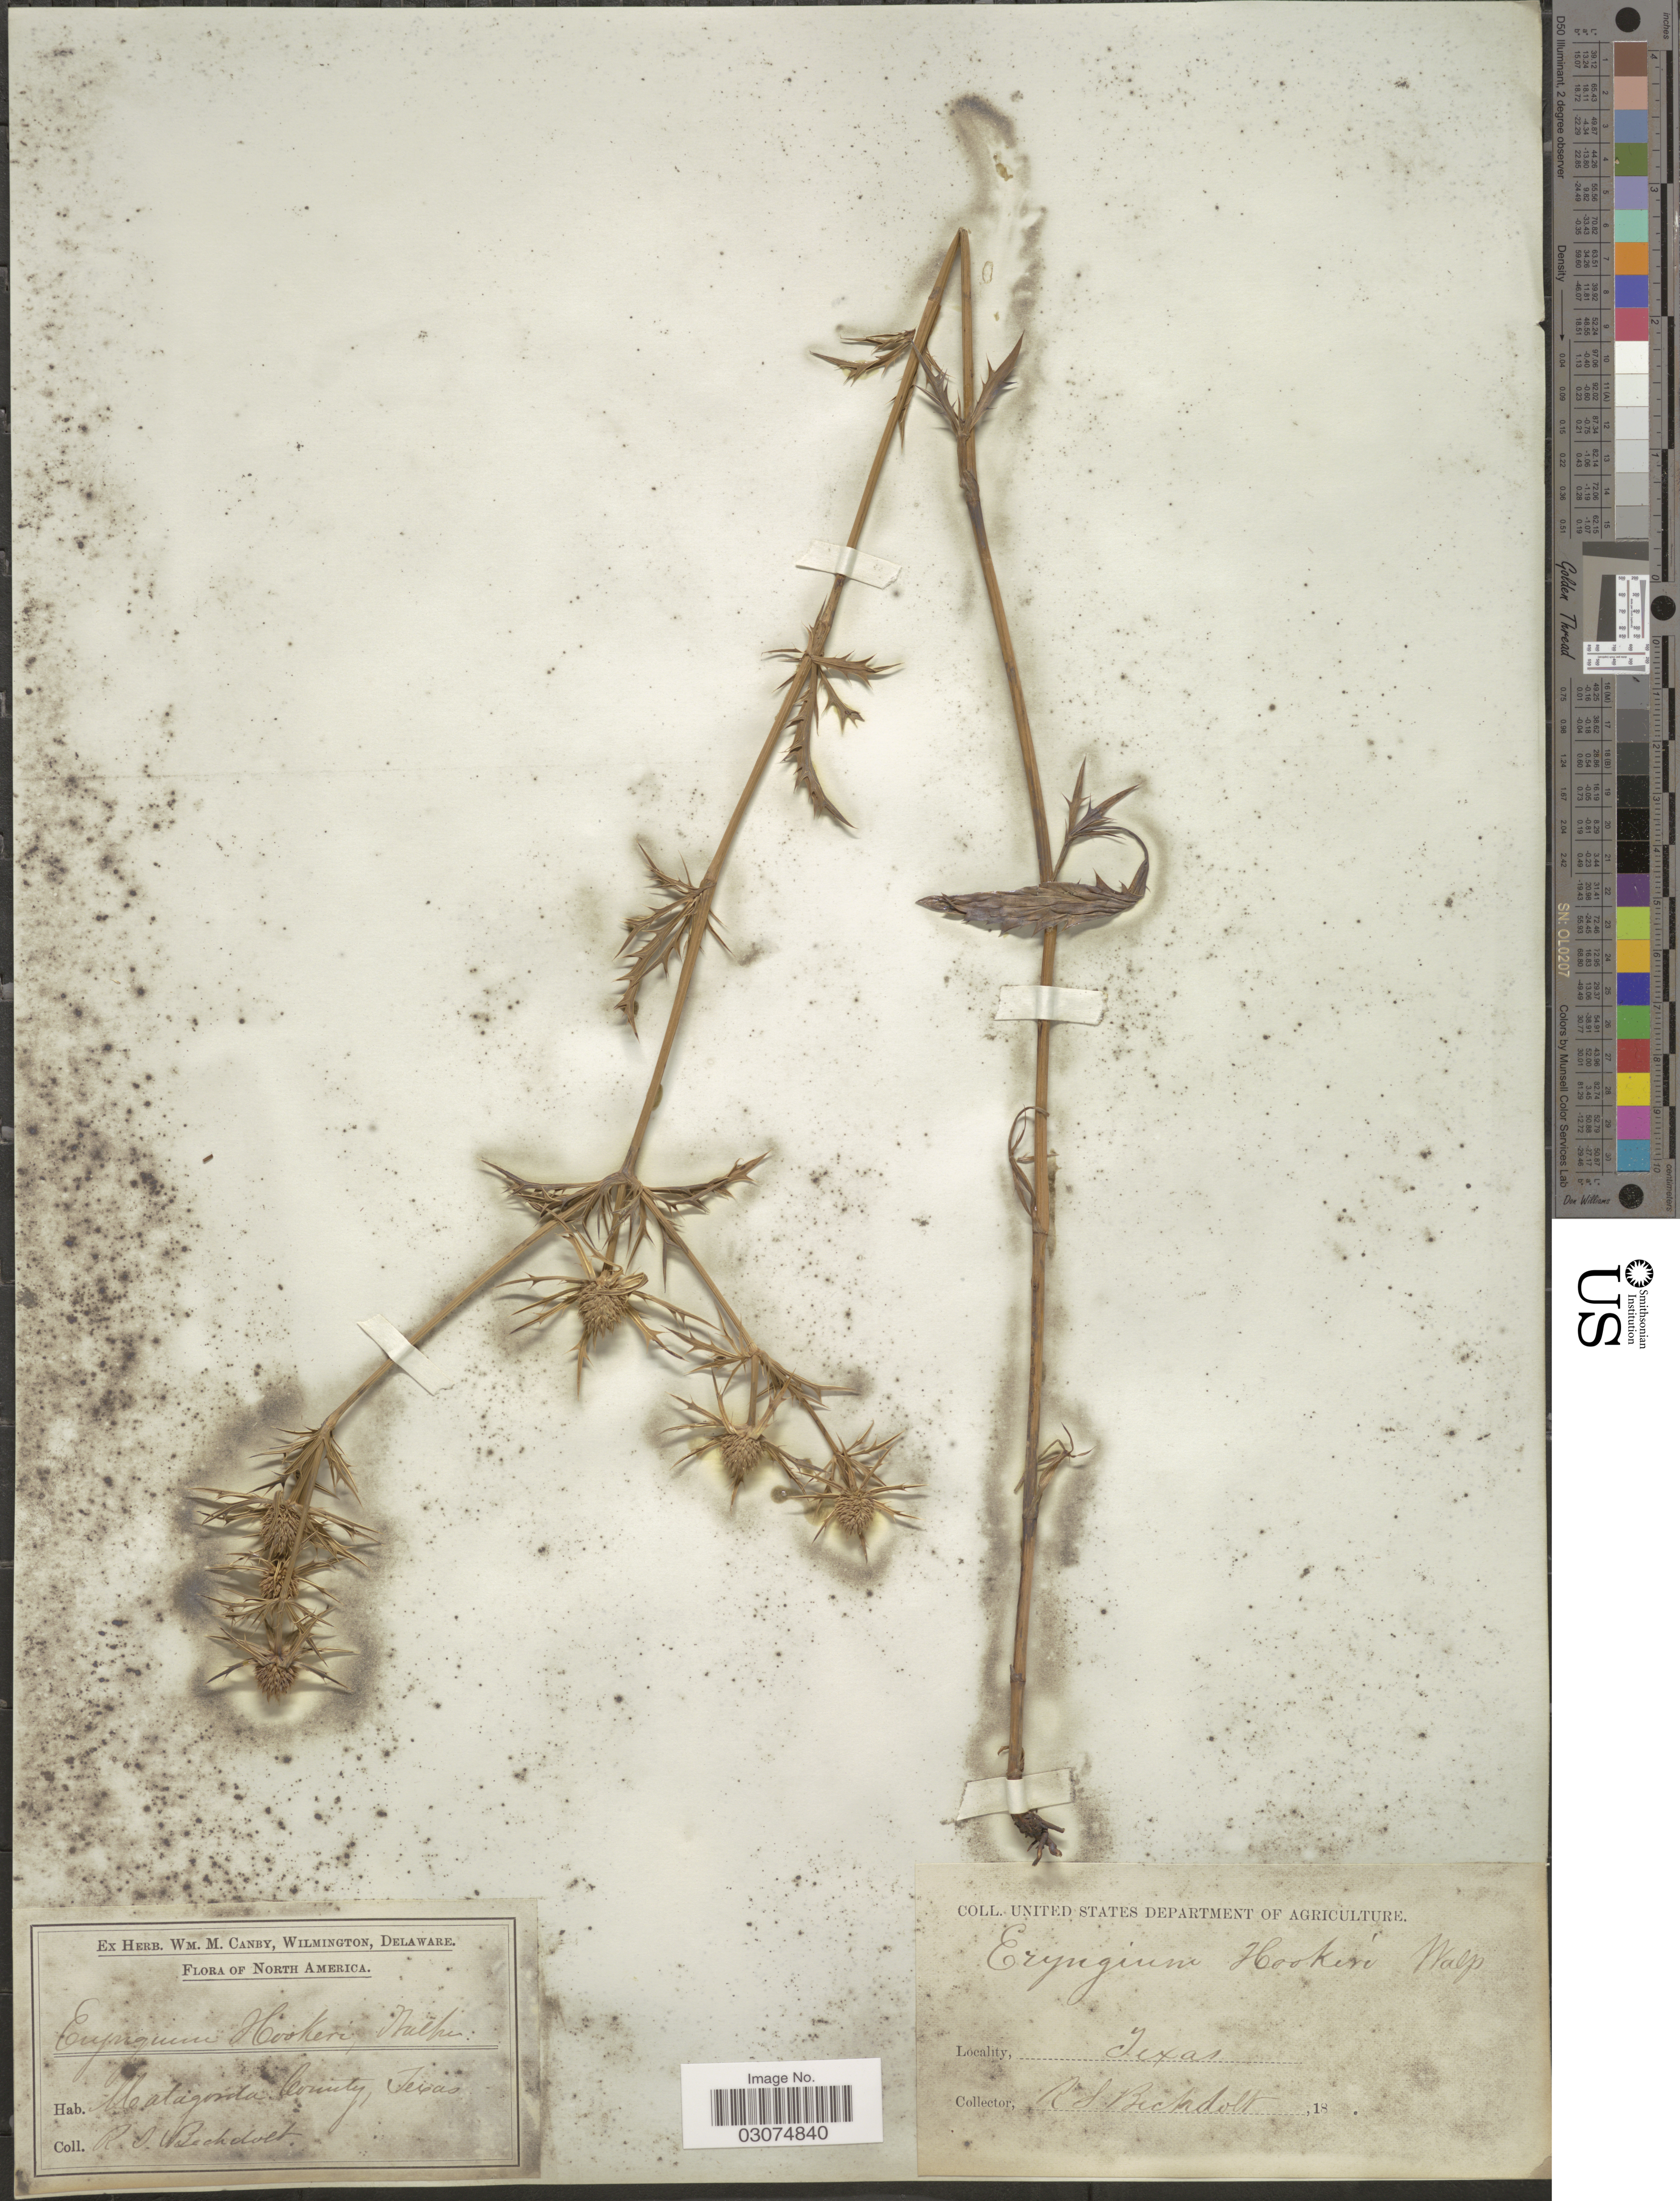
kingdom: Plantae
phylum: Tracheophyta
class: Magnoliopsida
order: Apiales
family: Apiaceae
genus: Eryngium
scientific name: Eryngium hookeri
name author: Walp.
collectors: R. Bechdolt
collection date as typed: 18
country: United States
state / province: Texas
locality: North America. Matagorda County.